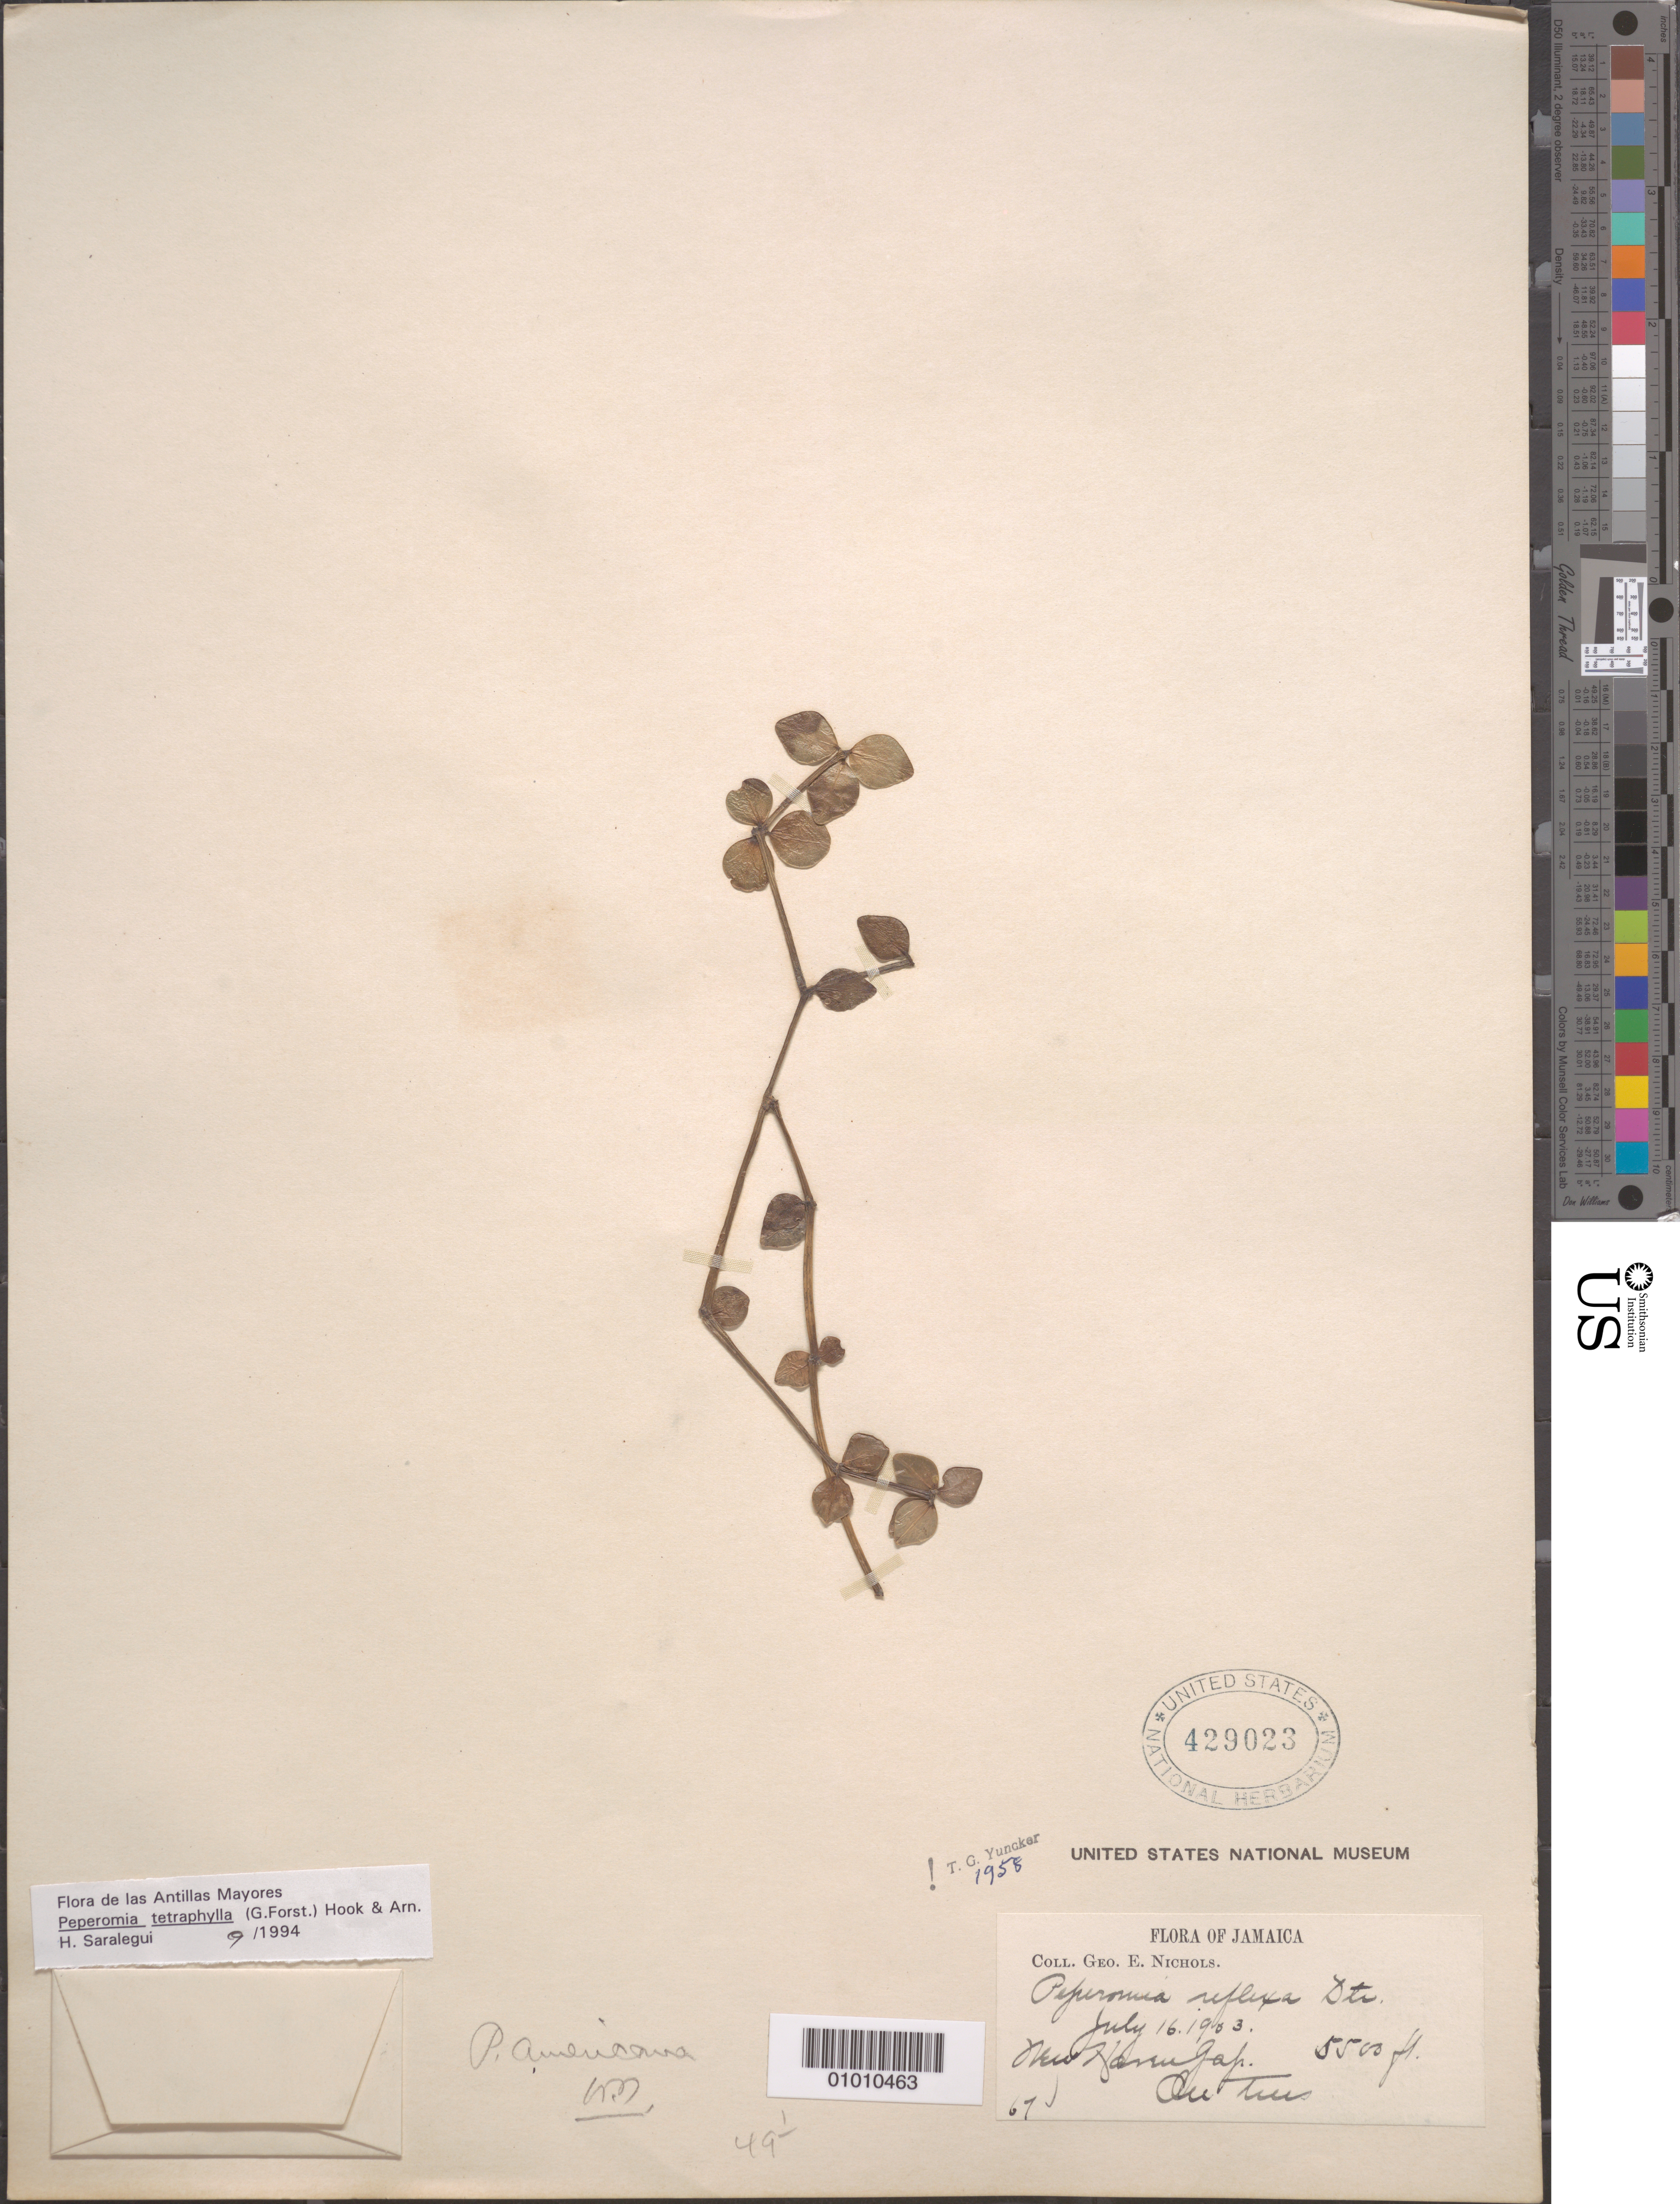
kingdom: Plantae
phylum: Tracheophyta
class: Magnoliopsida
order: Piperales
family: Piperaceae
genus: Peperomia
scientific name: Peperomia reflexa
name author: (L. f.) A. Dietr.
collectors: G. E. Nichols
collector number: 67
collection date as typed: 16 Jul 1903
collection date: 1903-07-16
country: Jamaica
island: Jamaica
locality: on trees.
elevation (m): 1676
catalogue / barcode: US 429023